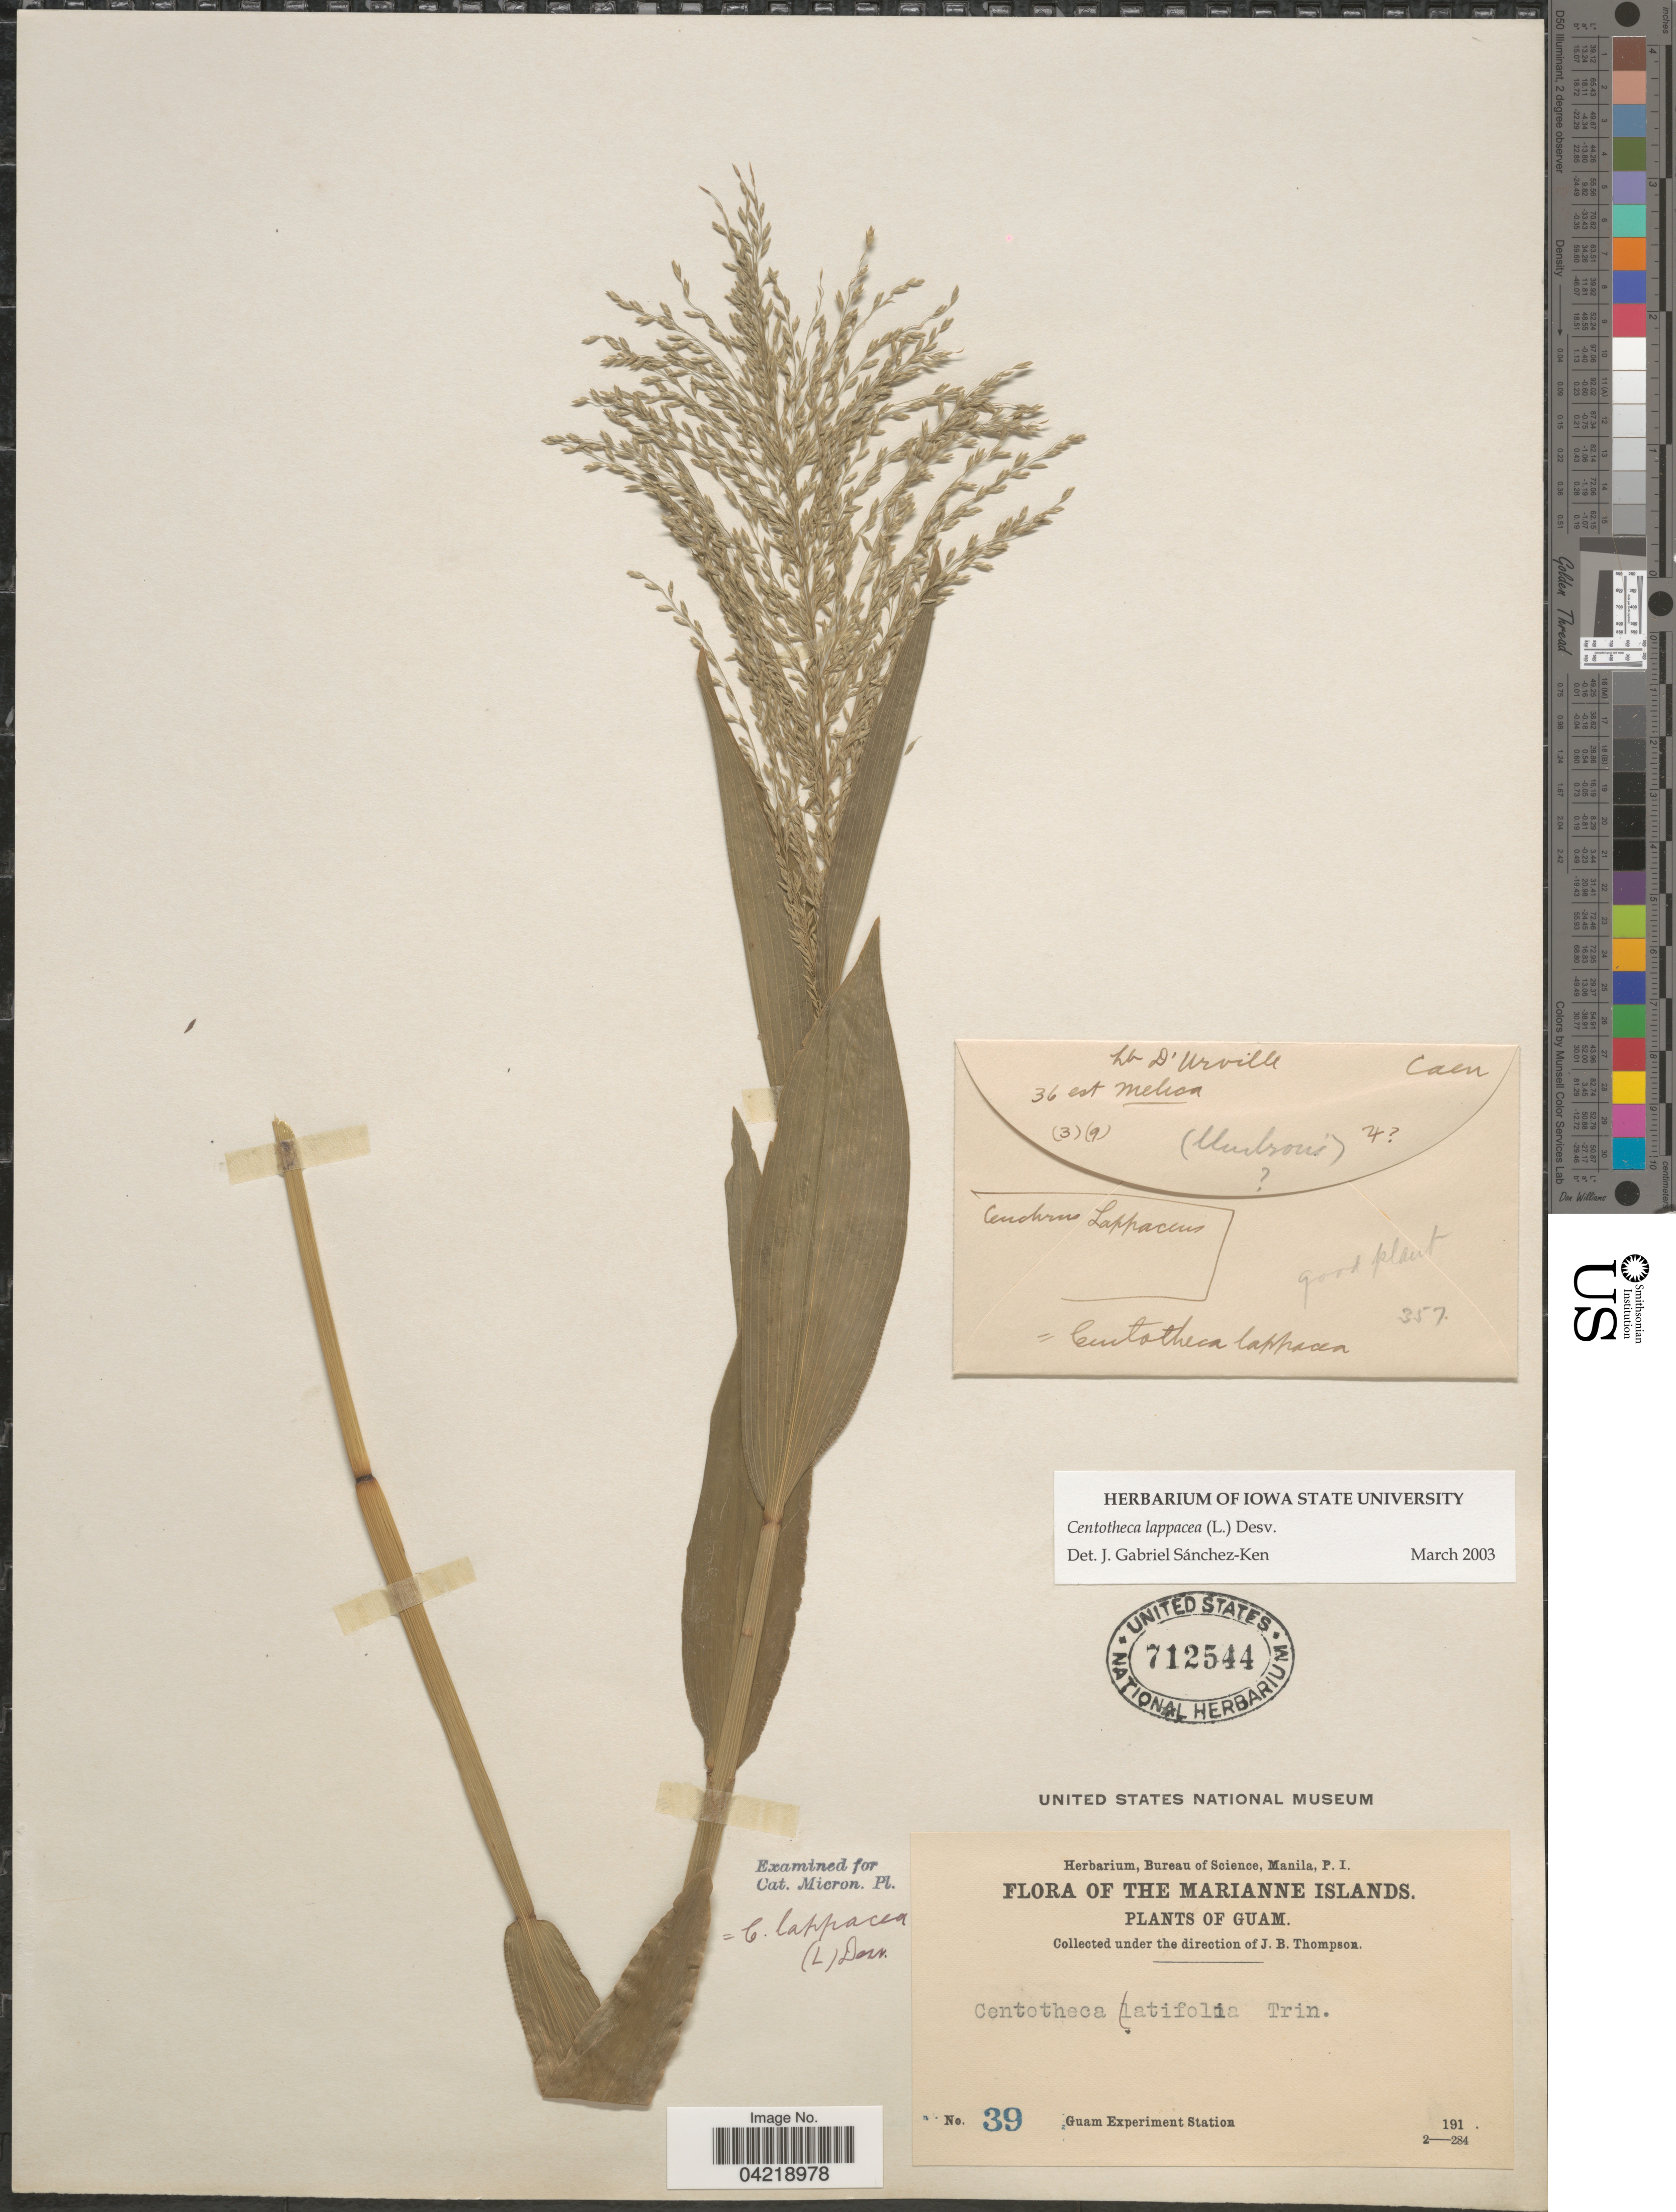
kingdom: Plantae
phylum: Tracheophyta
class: Liliopsida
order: Poales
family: Poaceae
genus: Centotheca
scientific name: Centotheca lappacea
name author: (L.) Desv.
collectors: Guam Exp. Sta.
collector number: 39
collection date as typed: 191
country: Guam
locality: Marianne Islands.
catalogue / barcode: US 712544